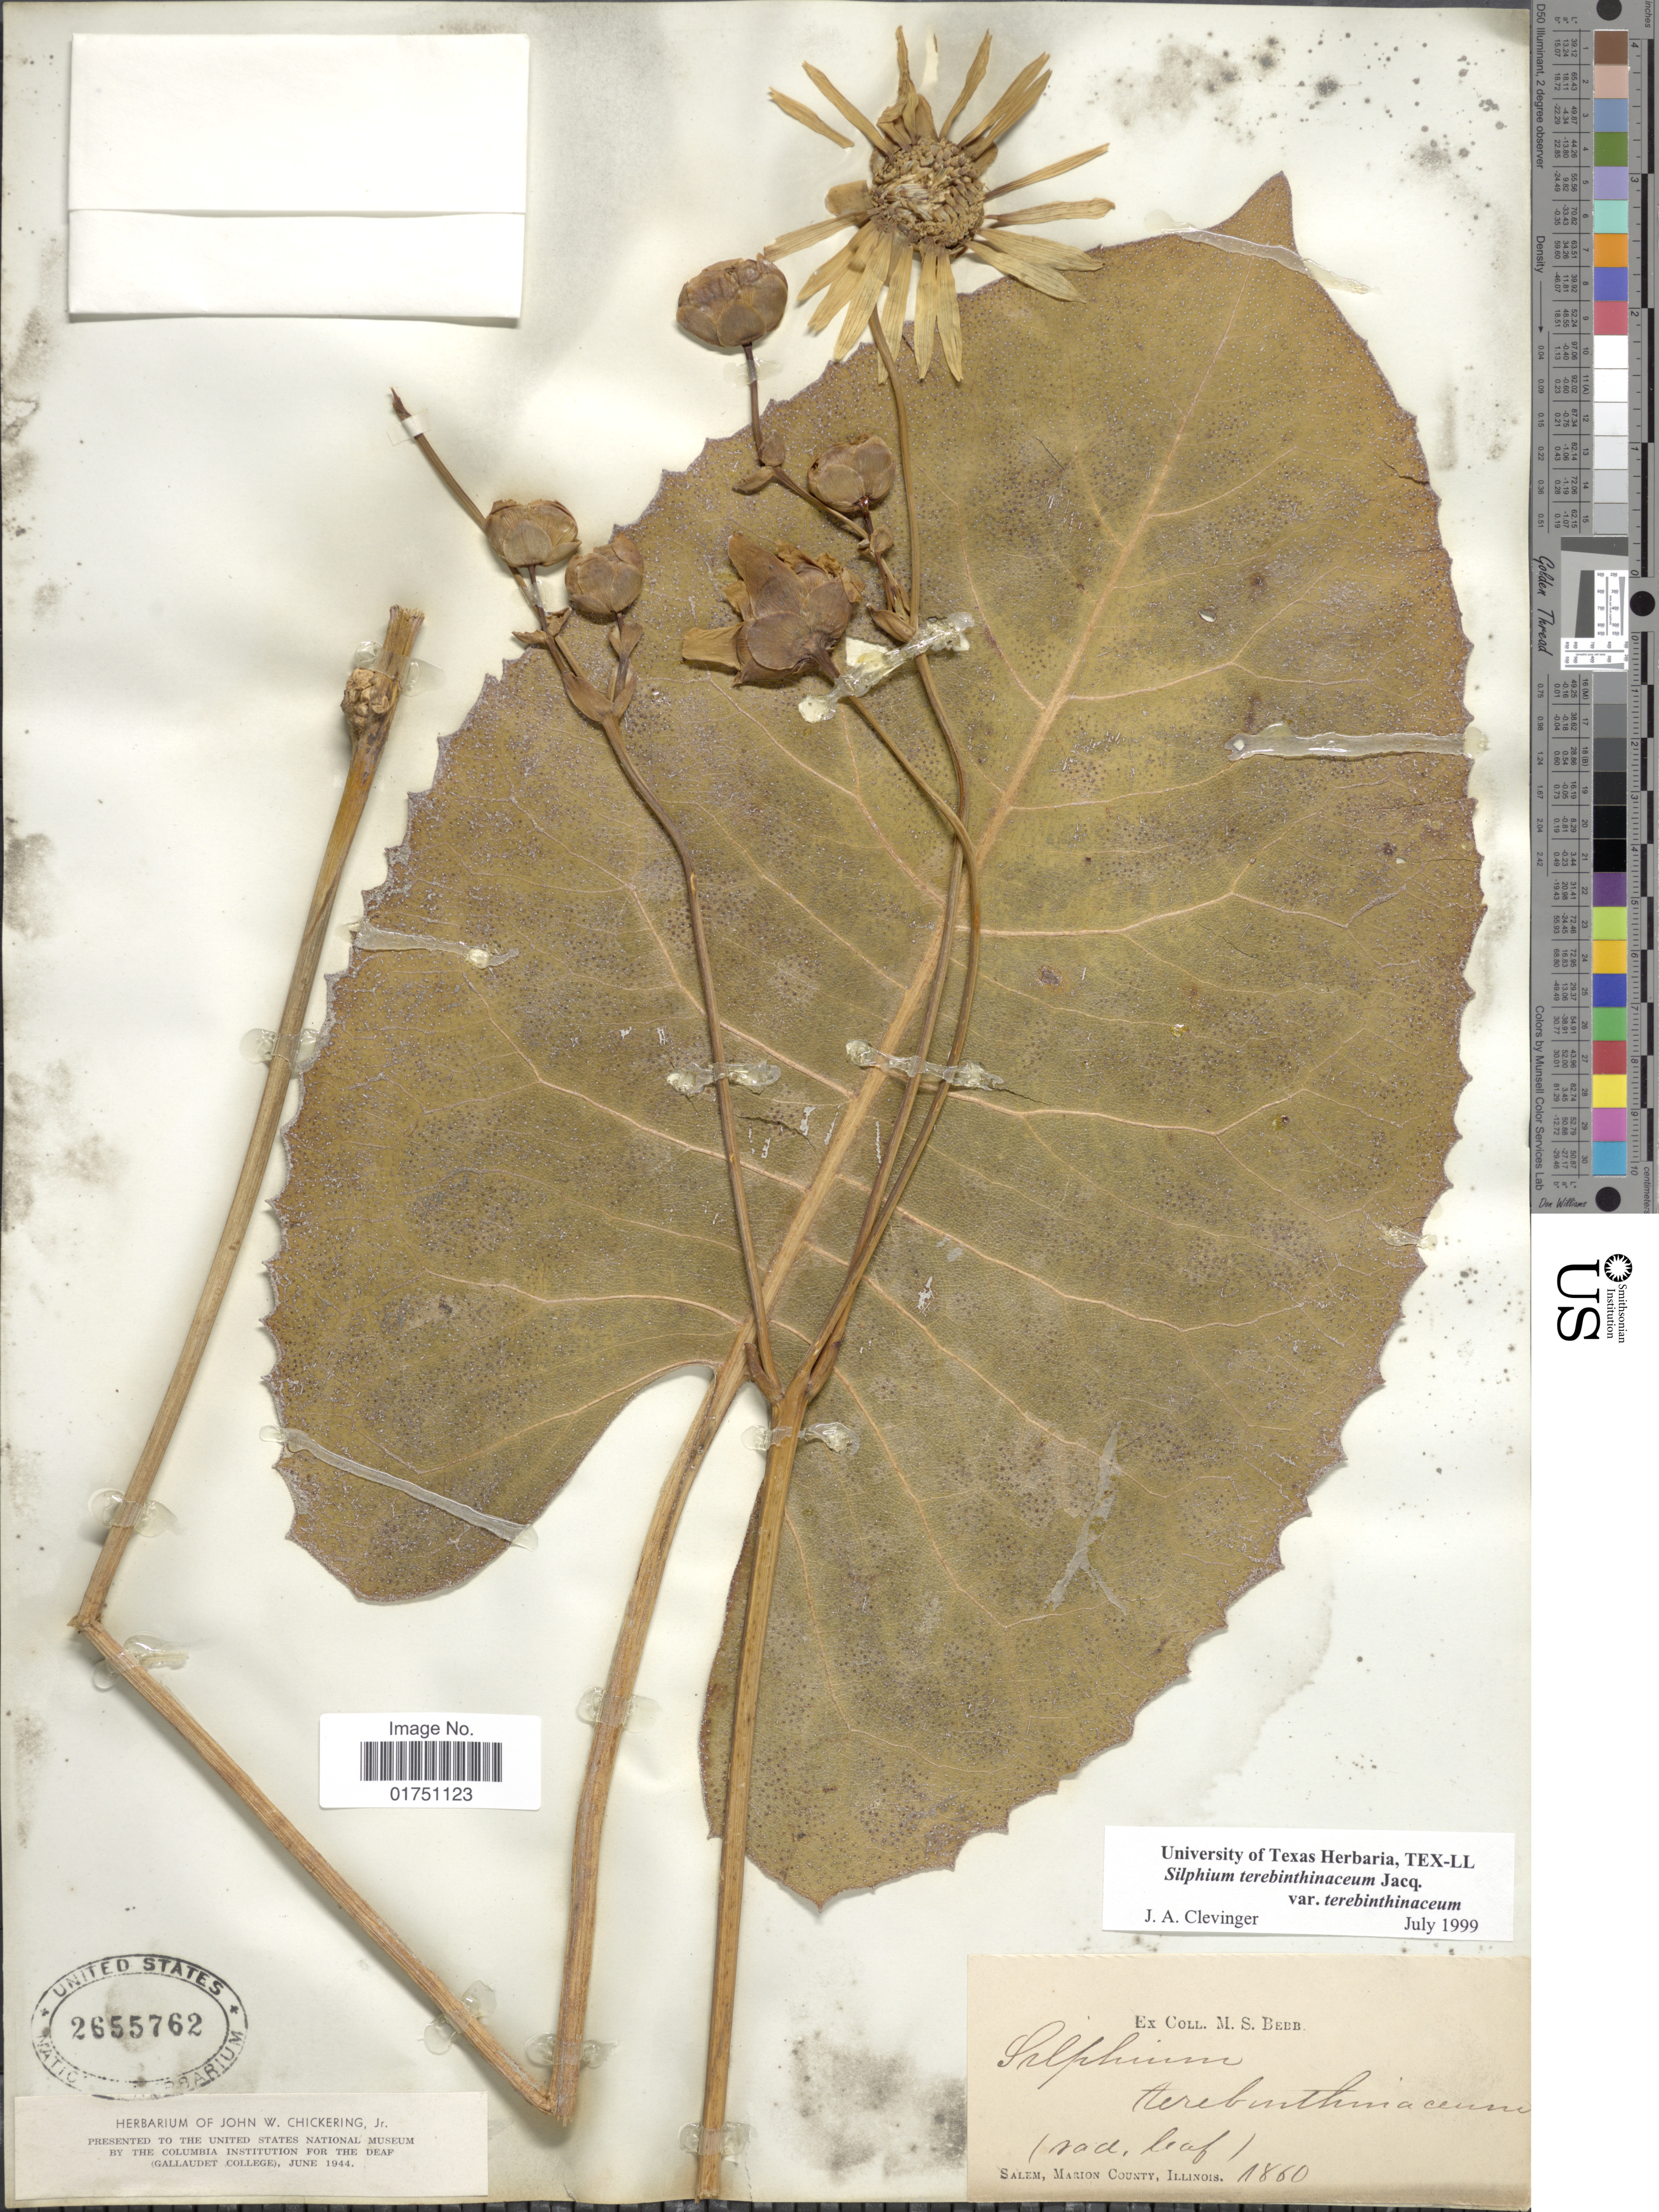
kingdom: Plantae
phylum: Tracheophyta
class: Magnoliopsida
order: Asterales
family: Asteraceae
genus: Silphium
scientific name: Silphium terebinthinaceum var. terebinthinaceum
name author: Jacq.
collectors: M. Bebb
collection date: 1860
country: United States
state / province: Illinois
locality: Salem, Marion County, Illinois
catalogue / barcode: US 2655762